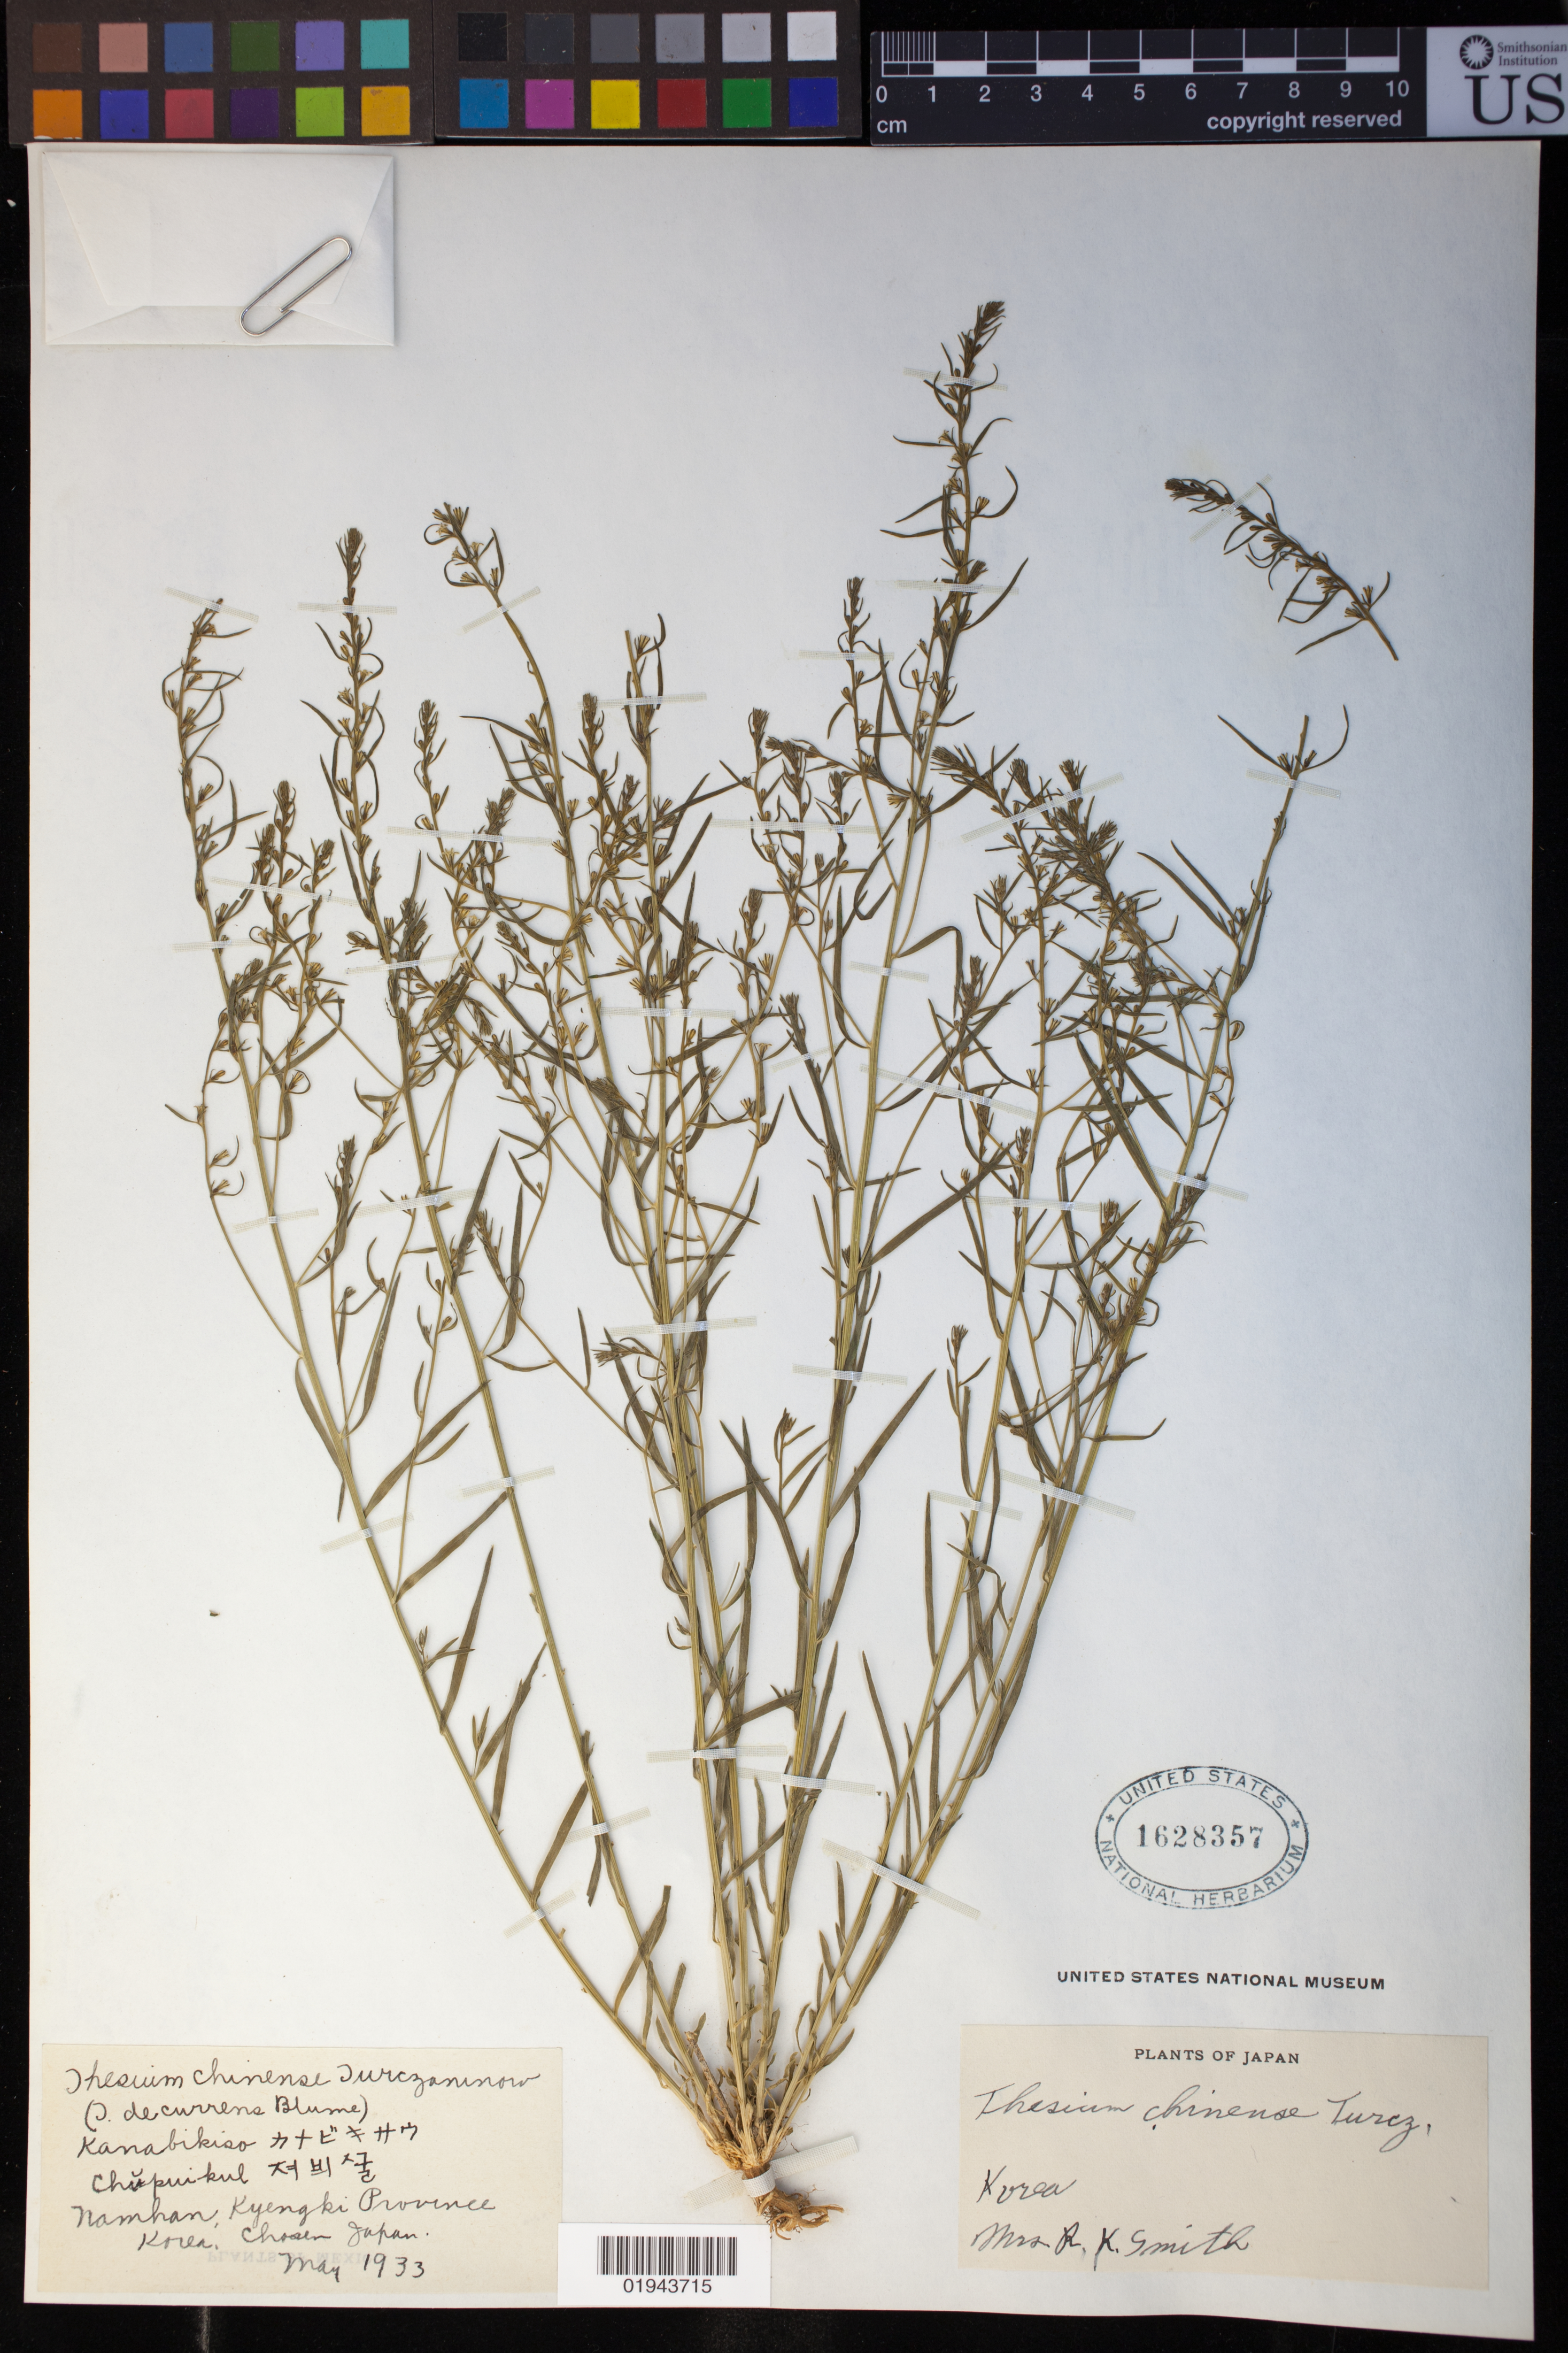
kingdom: Plantae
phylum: Tracheophyta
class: Magnoliopsida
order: Santalales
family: Thesiaceae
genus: Thesium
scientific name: Thesium chinense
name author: Turcz.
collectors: R. Smith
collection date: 1933-05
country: Japan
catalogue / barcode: US 1628357